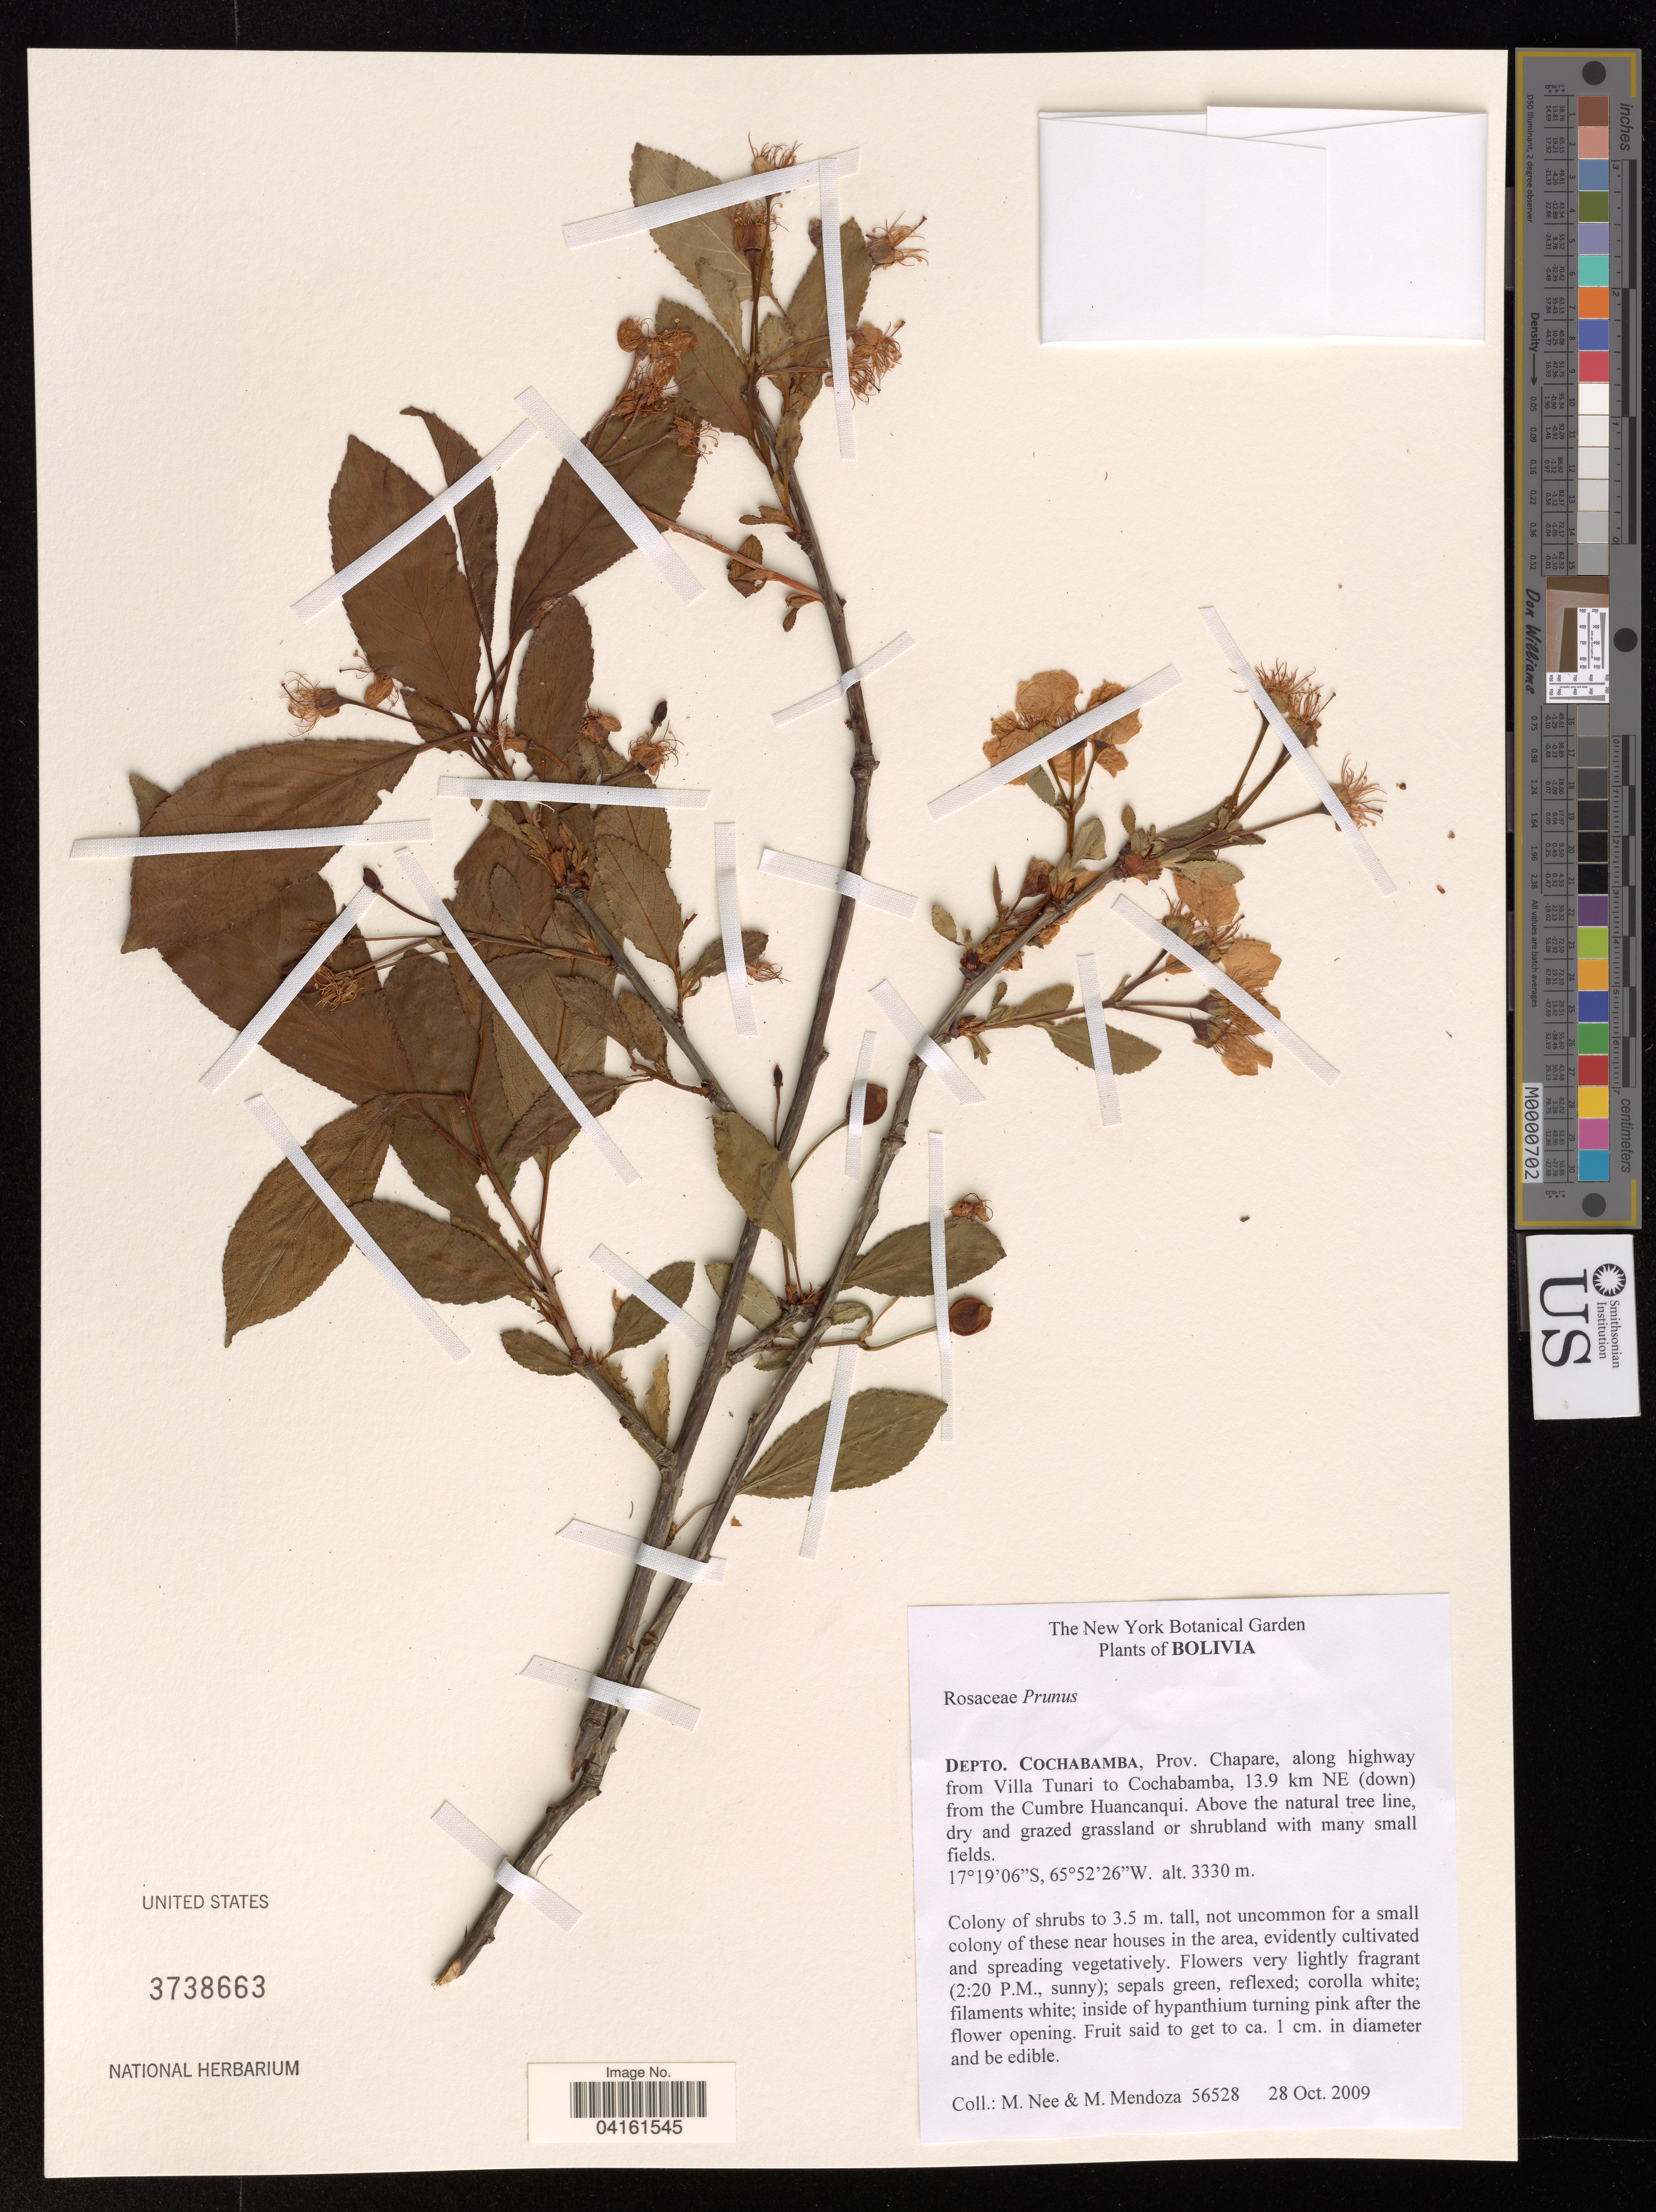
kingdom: Plantae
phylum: Tracheophyta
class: Magnoliopsida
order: Rosales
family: Rosaceae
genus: Prunus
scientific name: Prunus sp.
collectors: M. Nee & M. Mendoza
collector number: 56528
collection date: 2009-10-28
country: Bolivia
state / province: Cochabamba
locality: Prov. Chapare, along highway from Villa Tunari to Cochabamba, 13.9 km NE (down) from the Cumbre Huancanqui.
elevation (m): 3330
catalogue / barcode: US 3738663